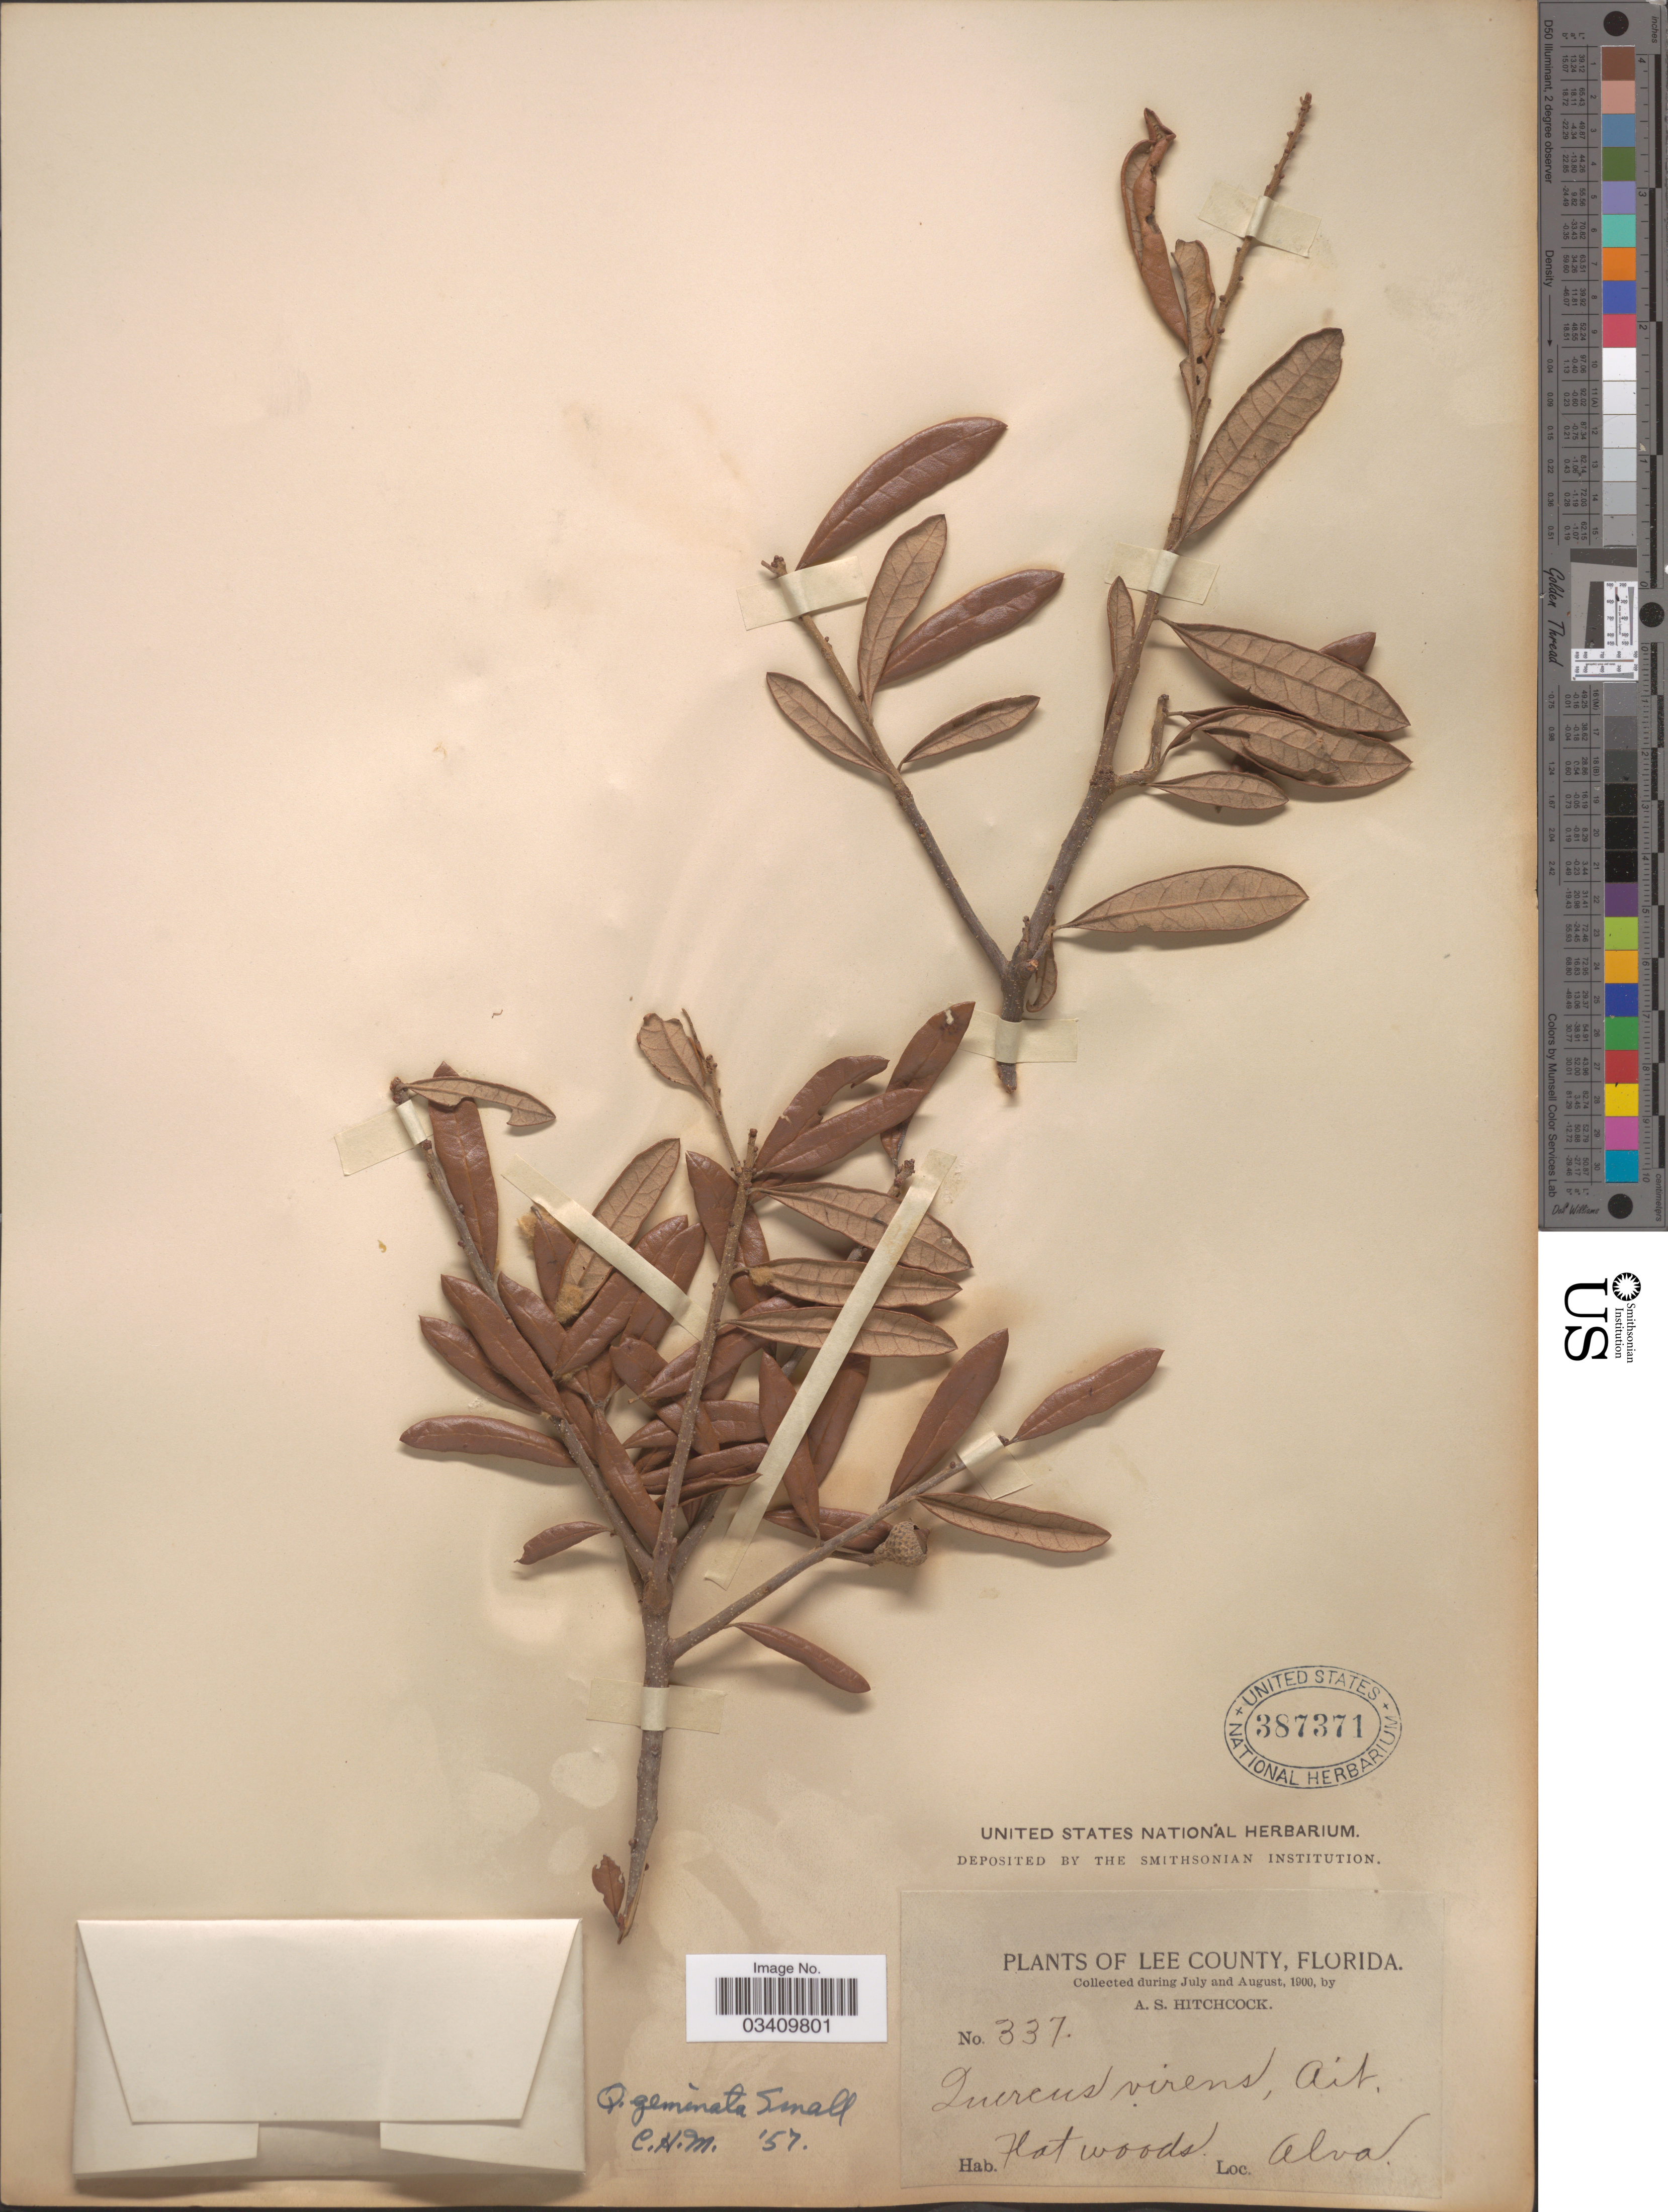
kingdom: Plantae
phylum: Tracheophyta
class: Magnoliopsida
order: Fagales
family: Fagaceae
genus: Quercus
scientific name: Quercus virginiana var. maritima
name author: (Michx.) Sarg.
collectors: A. S. Hitchcock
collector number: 337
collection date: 1900-07/1900-08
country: United States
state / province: Florida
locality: Lee County. Flatwoods. Alva.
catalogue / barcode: US 387371